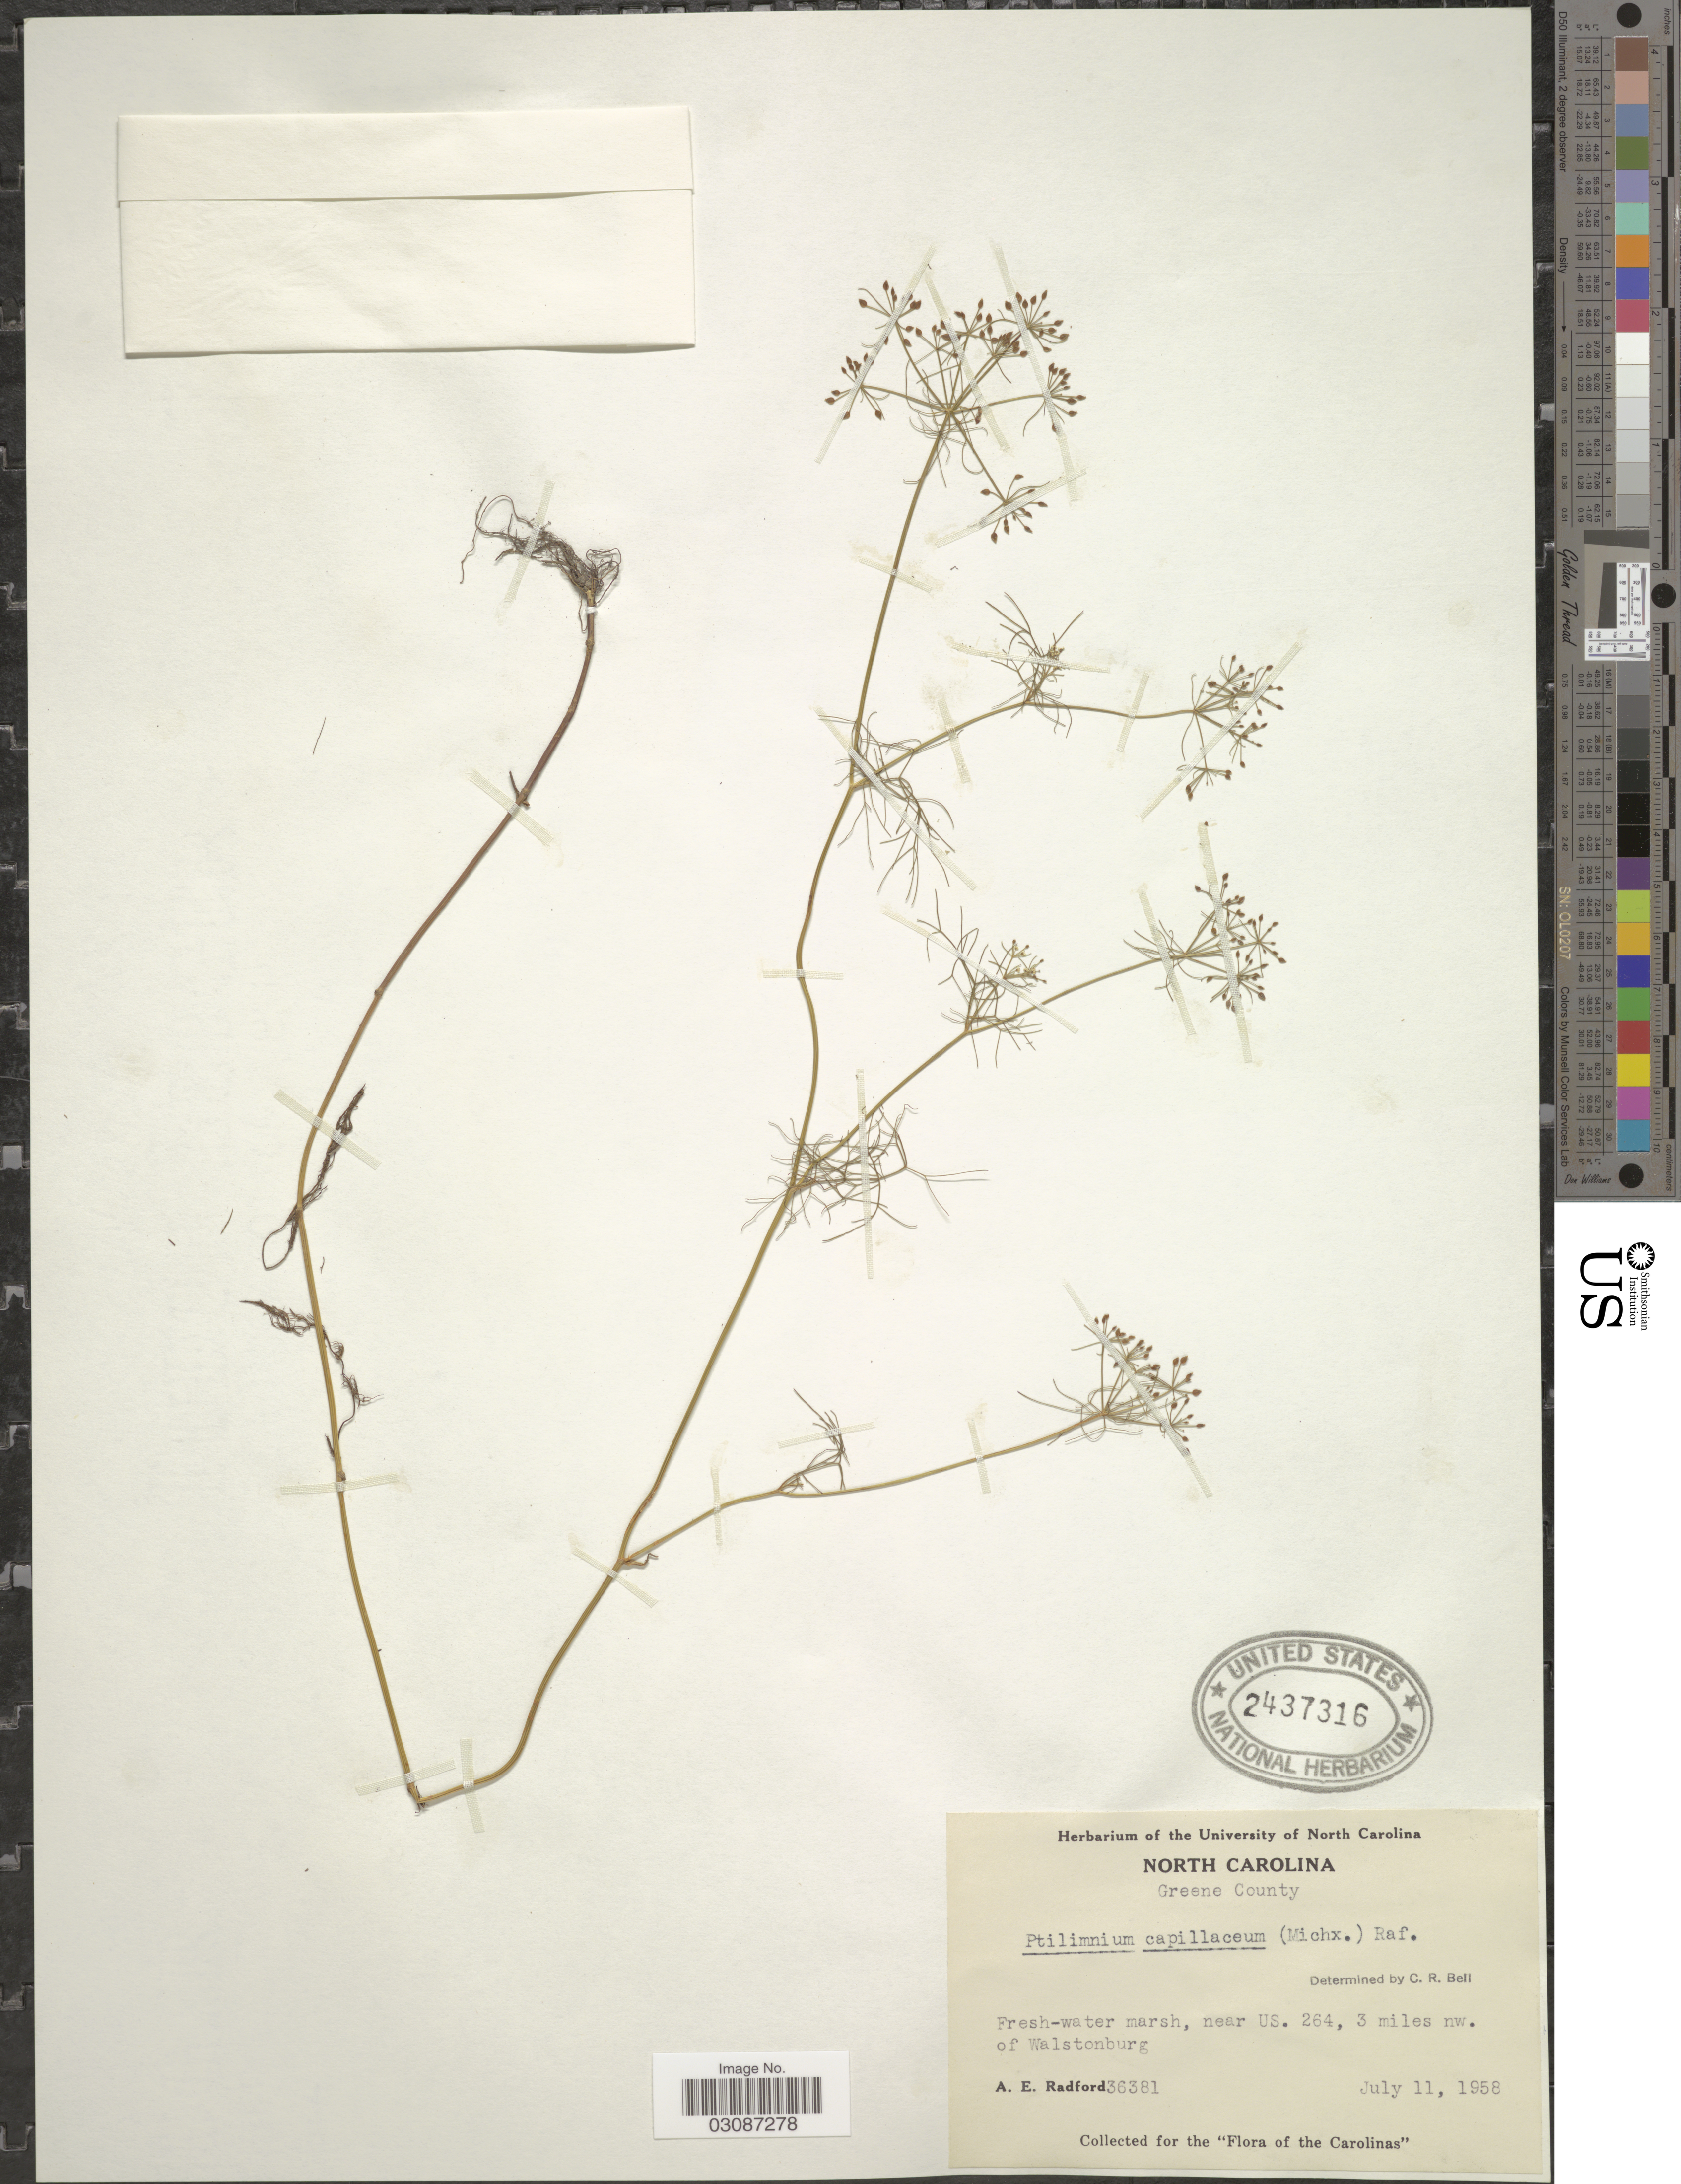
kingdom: Plantae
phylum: Tracheophyta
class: Magnoliopsida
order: Apiales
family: Apiaceae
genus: Ptilimnium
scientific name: Ptilimnium capillaceum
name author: (Michx.) Raf.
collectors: A. E. Radford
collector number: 36381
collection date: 1958-07-11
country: United States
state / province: North Carolina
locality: Greene County. Fresh-water marsh, near US. 264, 3 miles nw. of Walstonburg.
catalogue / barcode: US 2437316